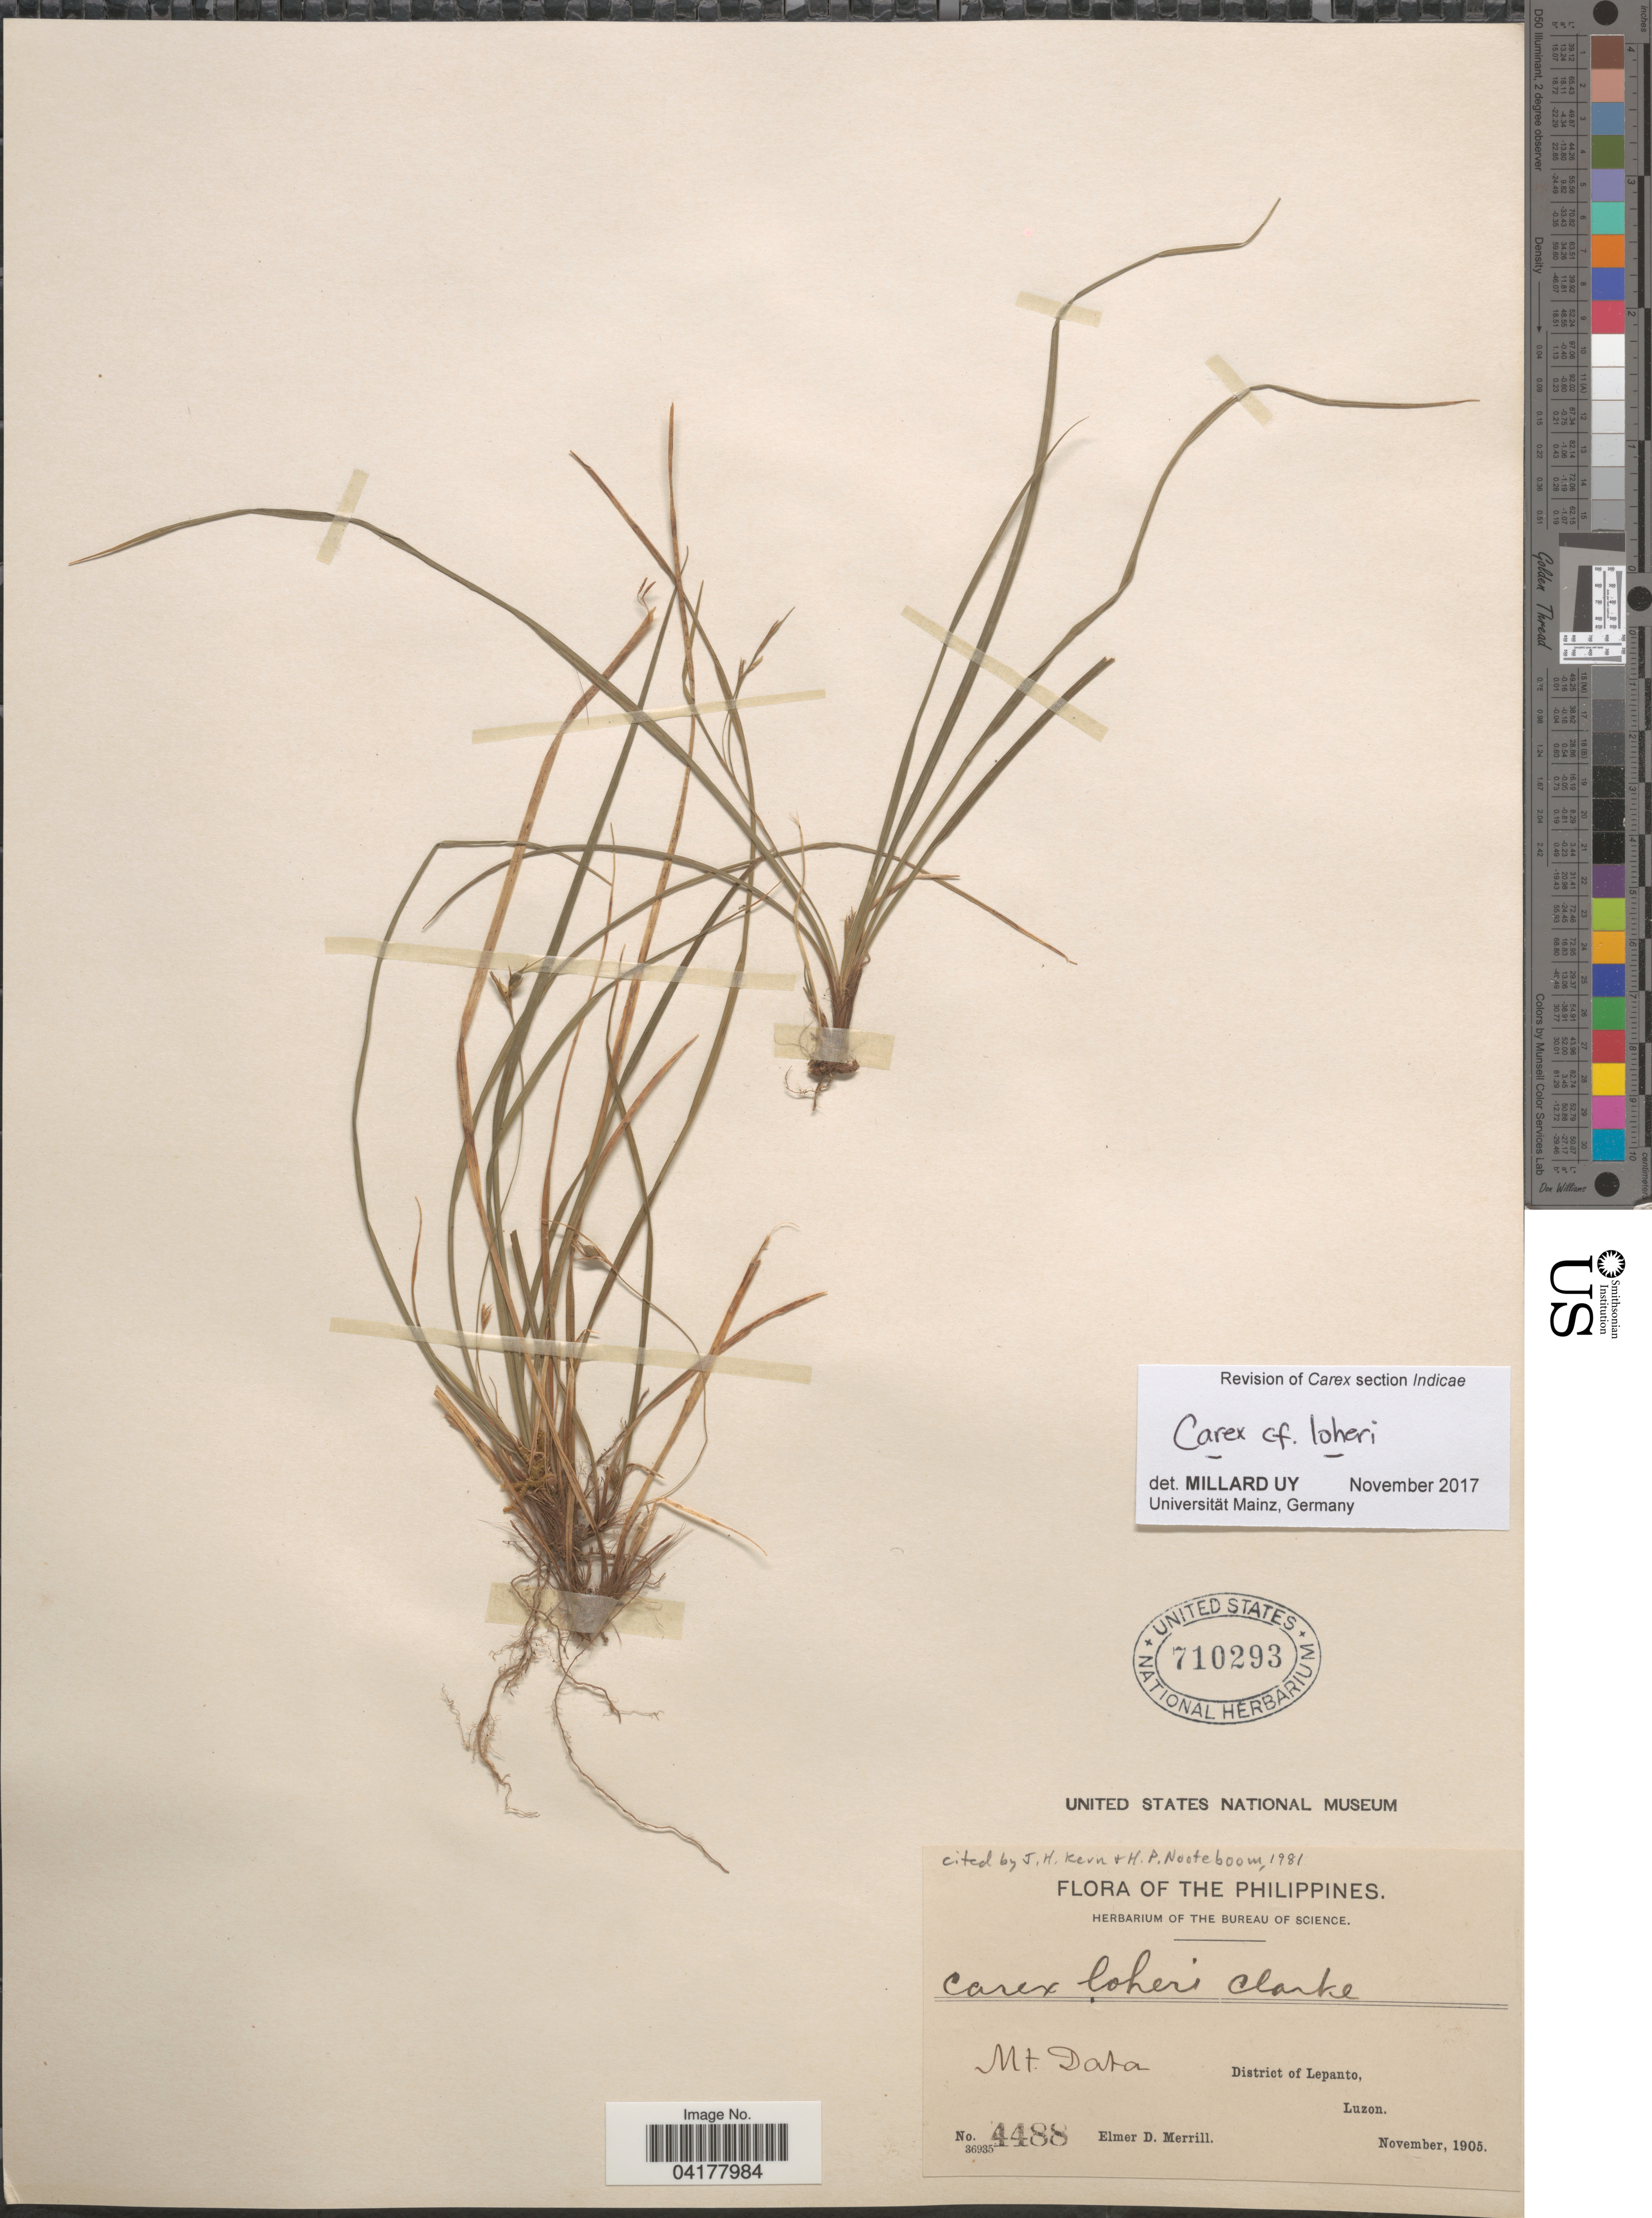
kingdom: Plantae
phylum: Tracheophyta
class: Liliopsida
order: Poales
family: Cyperaceae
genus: Carex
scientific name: Carex loheri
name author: C.B. Clarke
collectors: E. D. Merrill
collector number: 4488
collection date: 1905-11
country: Philippines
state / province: Cordillera (Administrative Region)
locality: Mt. Data. District of Lepanto, Luzon.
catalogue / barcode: US 710293